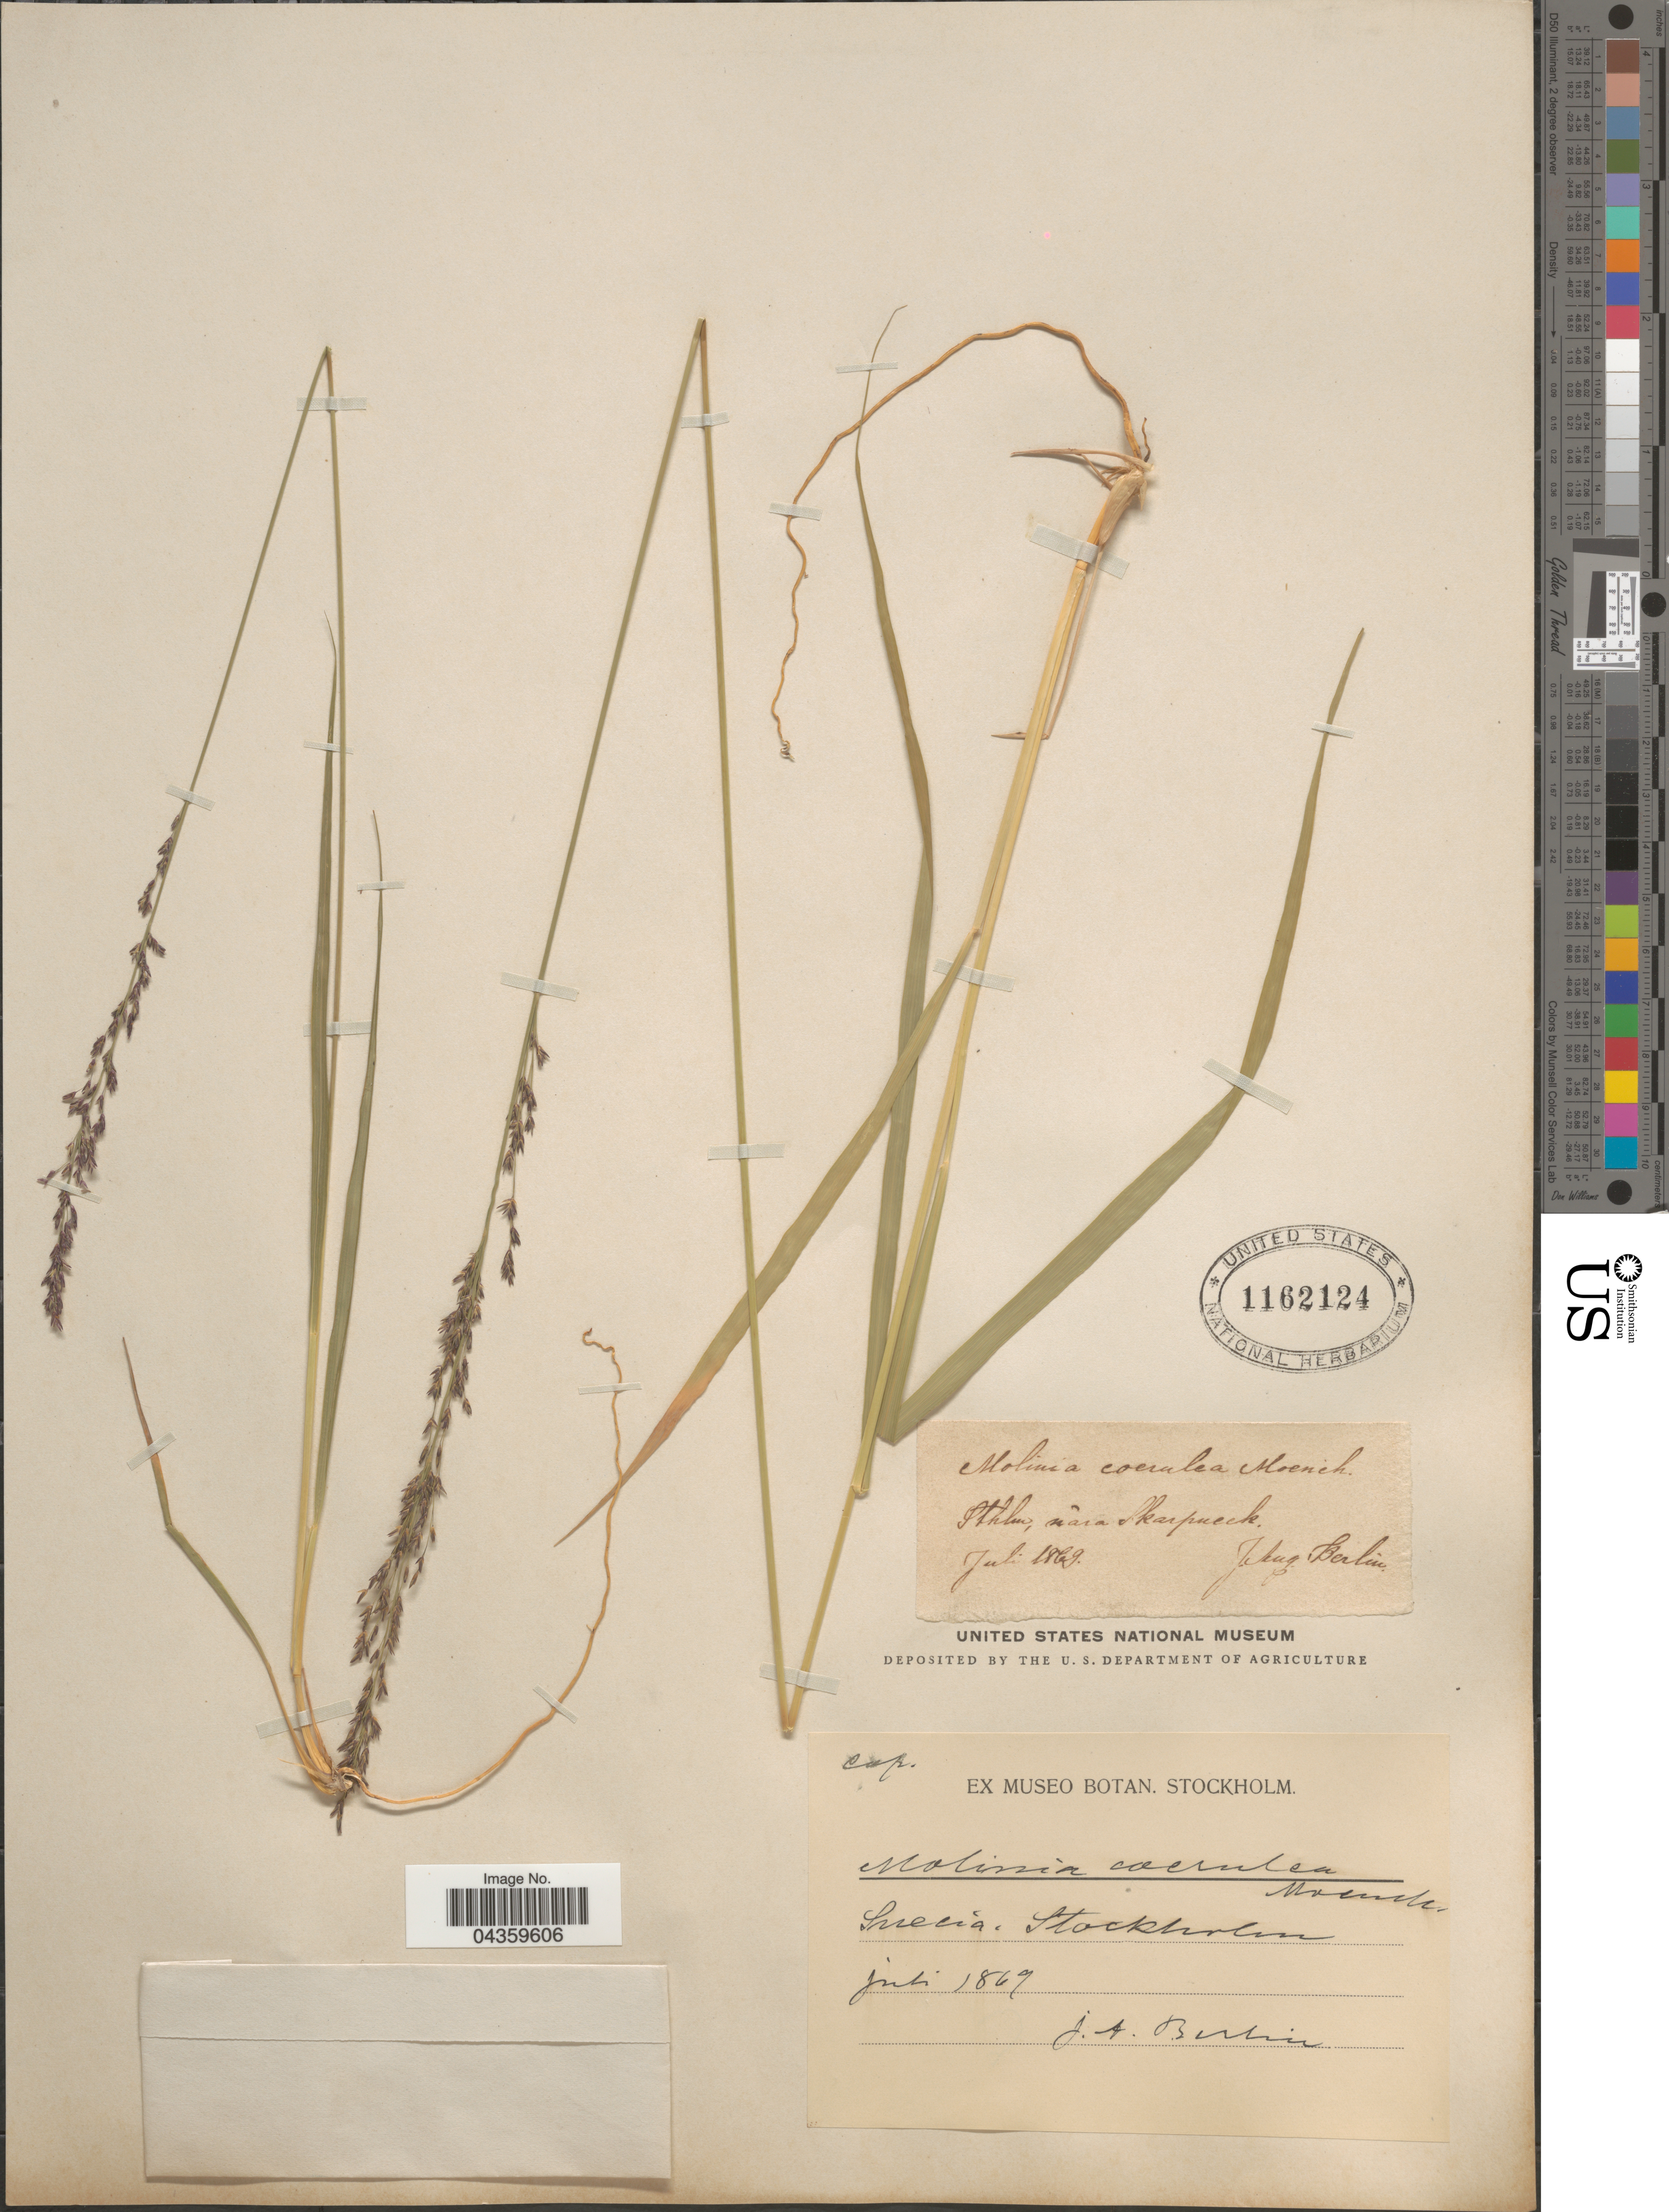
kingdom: Plantae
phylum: Tracheophyta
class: Liliopsida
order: Poales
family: Poaceae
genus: Molinia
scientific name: Molinia caerulea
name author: (L.) Moench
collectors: J. Berlin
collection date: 1869-07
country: Sweden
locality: Suecia. Stockholm. Sthlm, nara Skarpneck.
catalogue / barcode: US 1162124